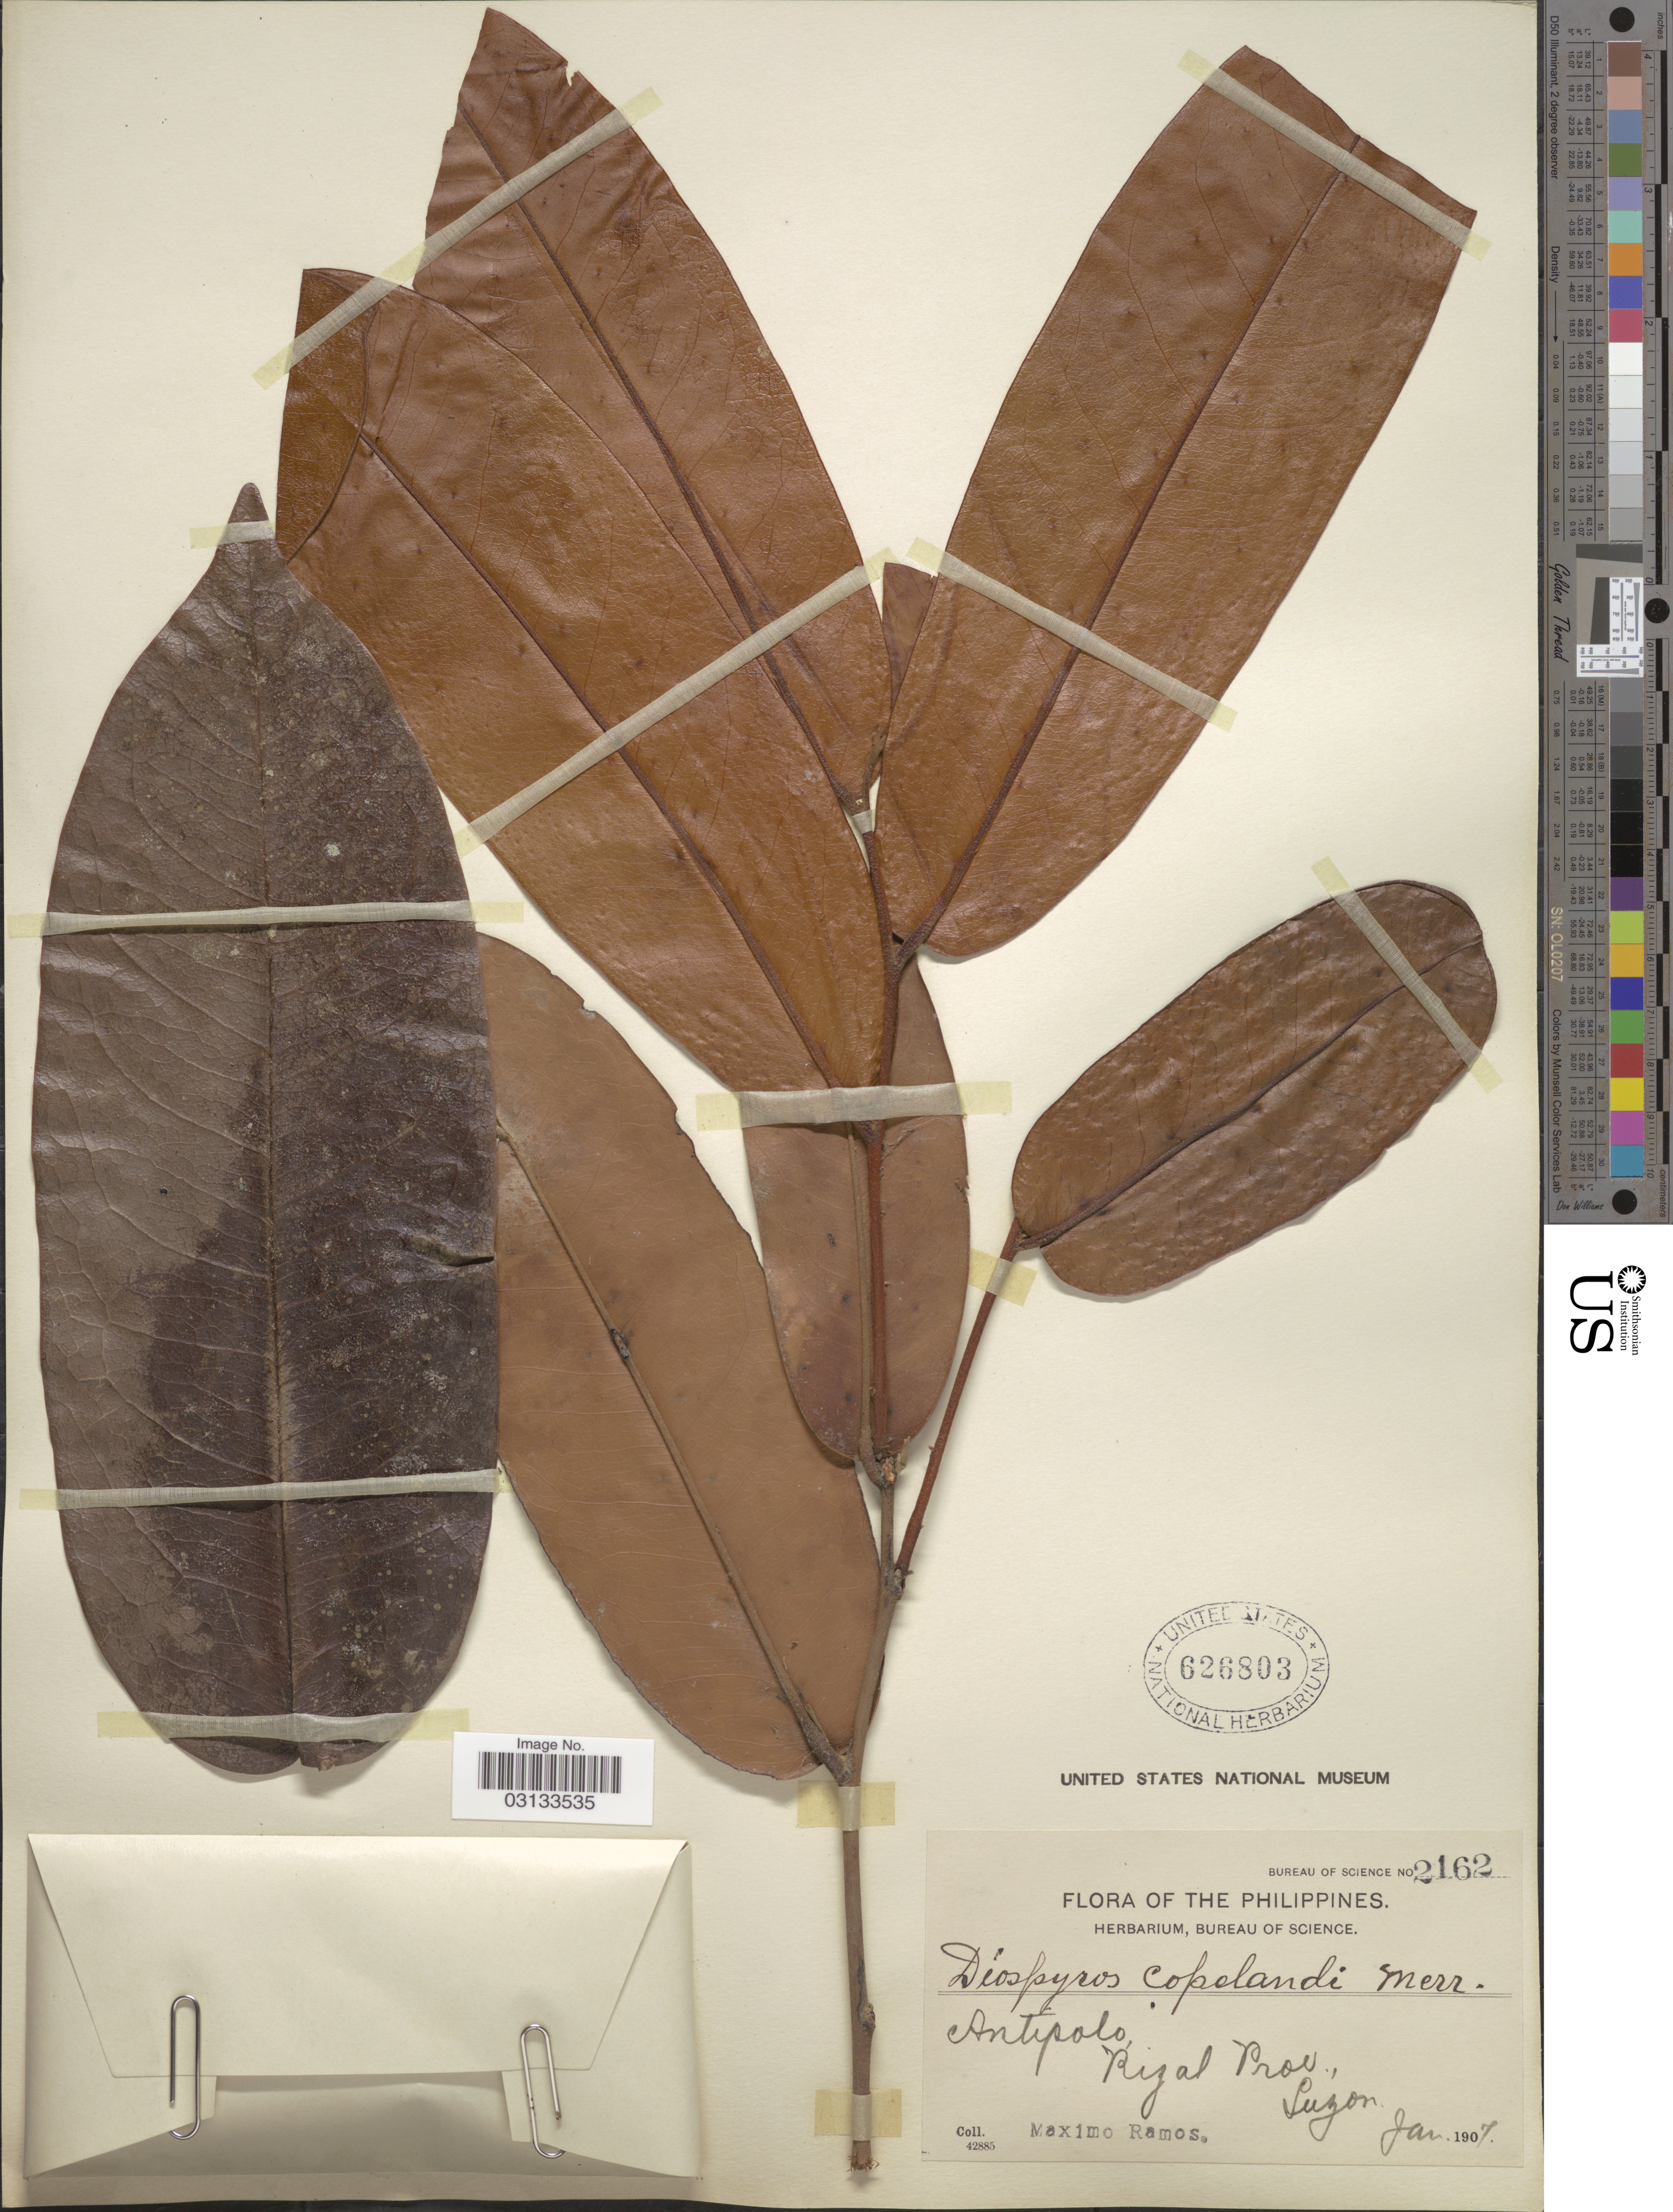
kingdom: Plantae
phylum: Tracheophyta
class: Magnoliopsida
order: Ericales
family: Ebenaceae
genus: Diospyros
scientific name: Diospyros copelandii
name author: Merr.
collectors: M. Ramos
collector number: Bureau of Science 2162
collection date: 1907-01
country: Philippines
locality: Antipolo, Rizal Prov., Luzon.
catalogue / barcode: US 626803